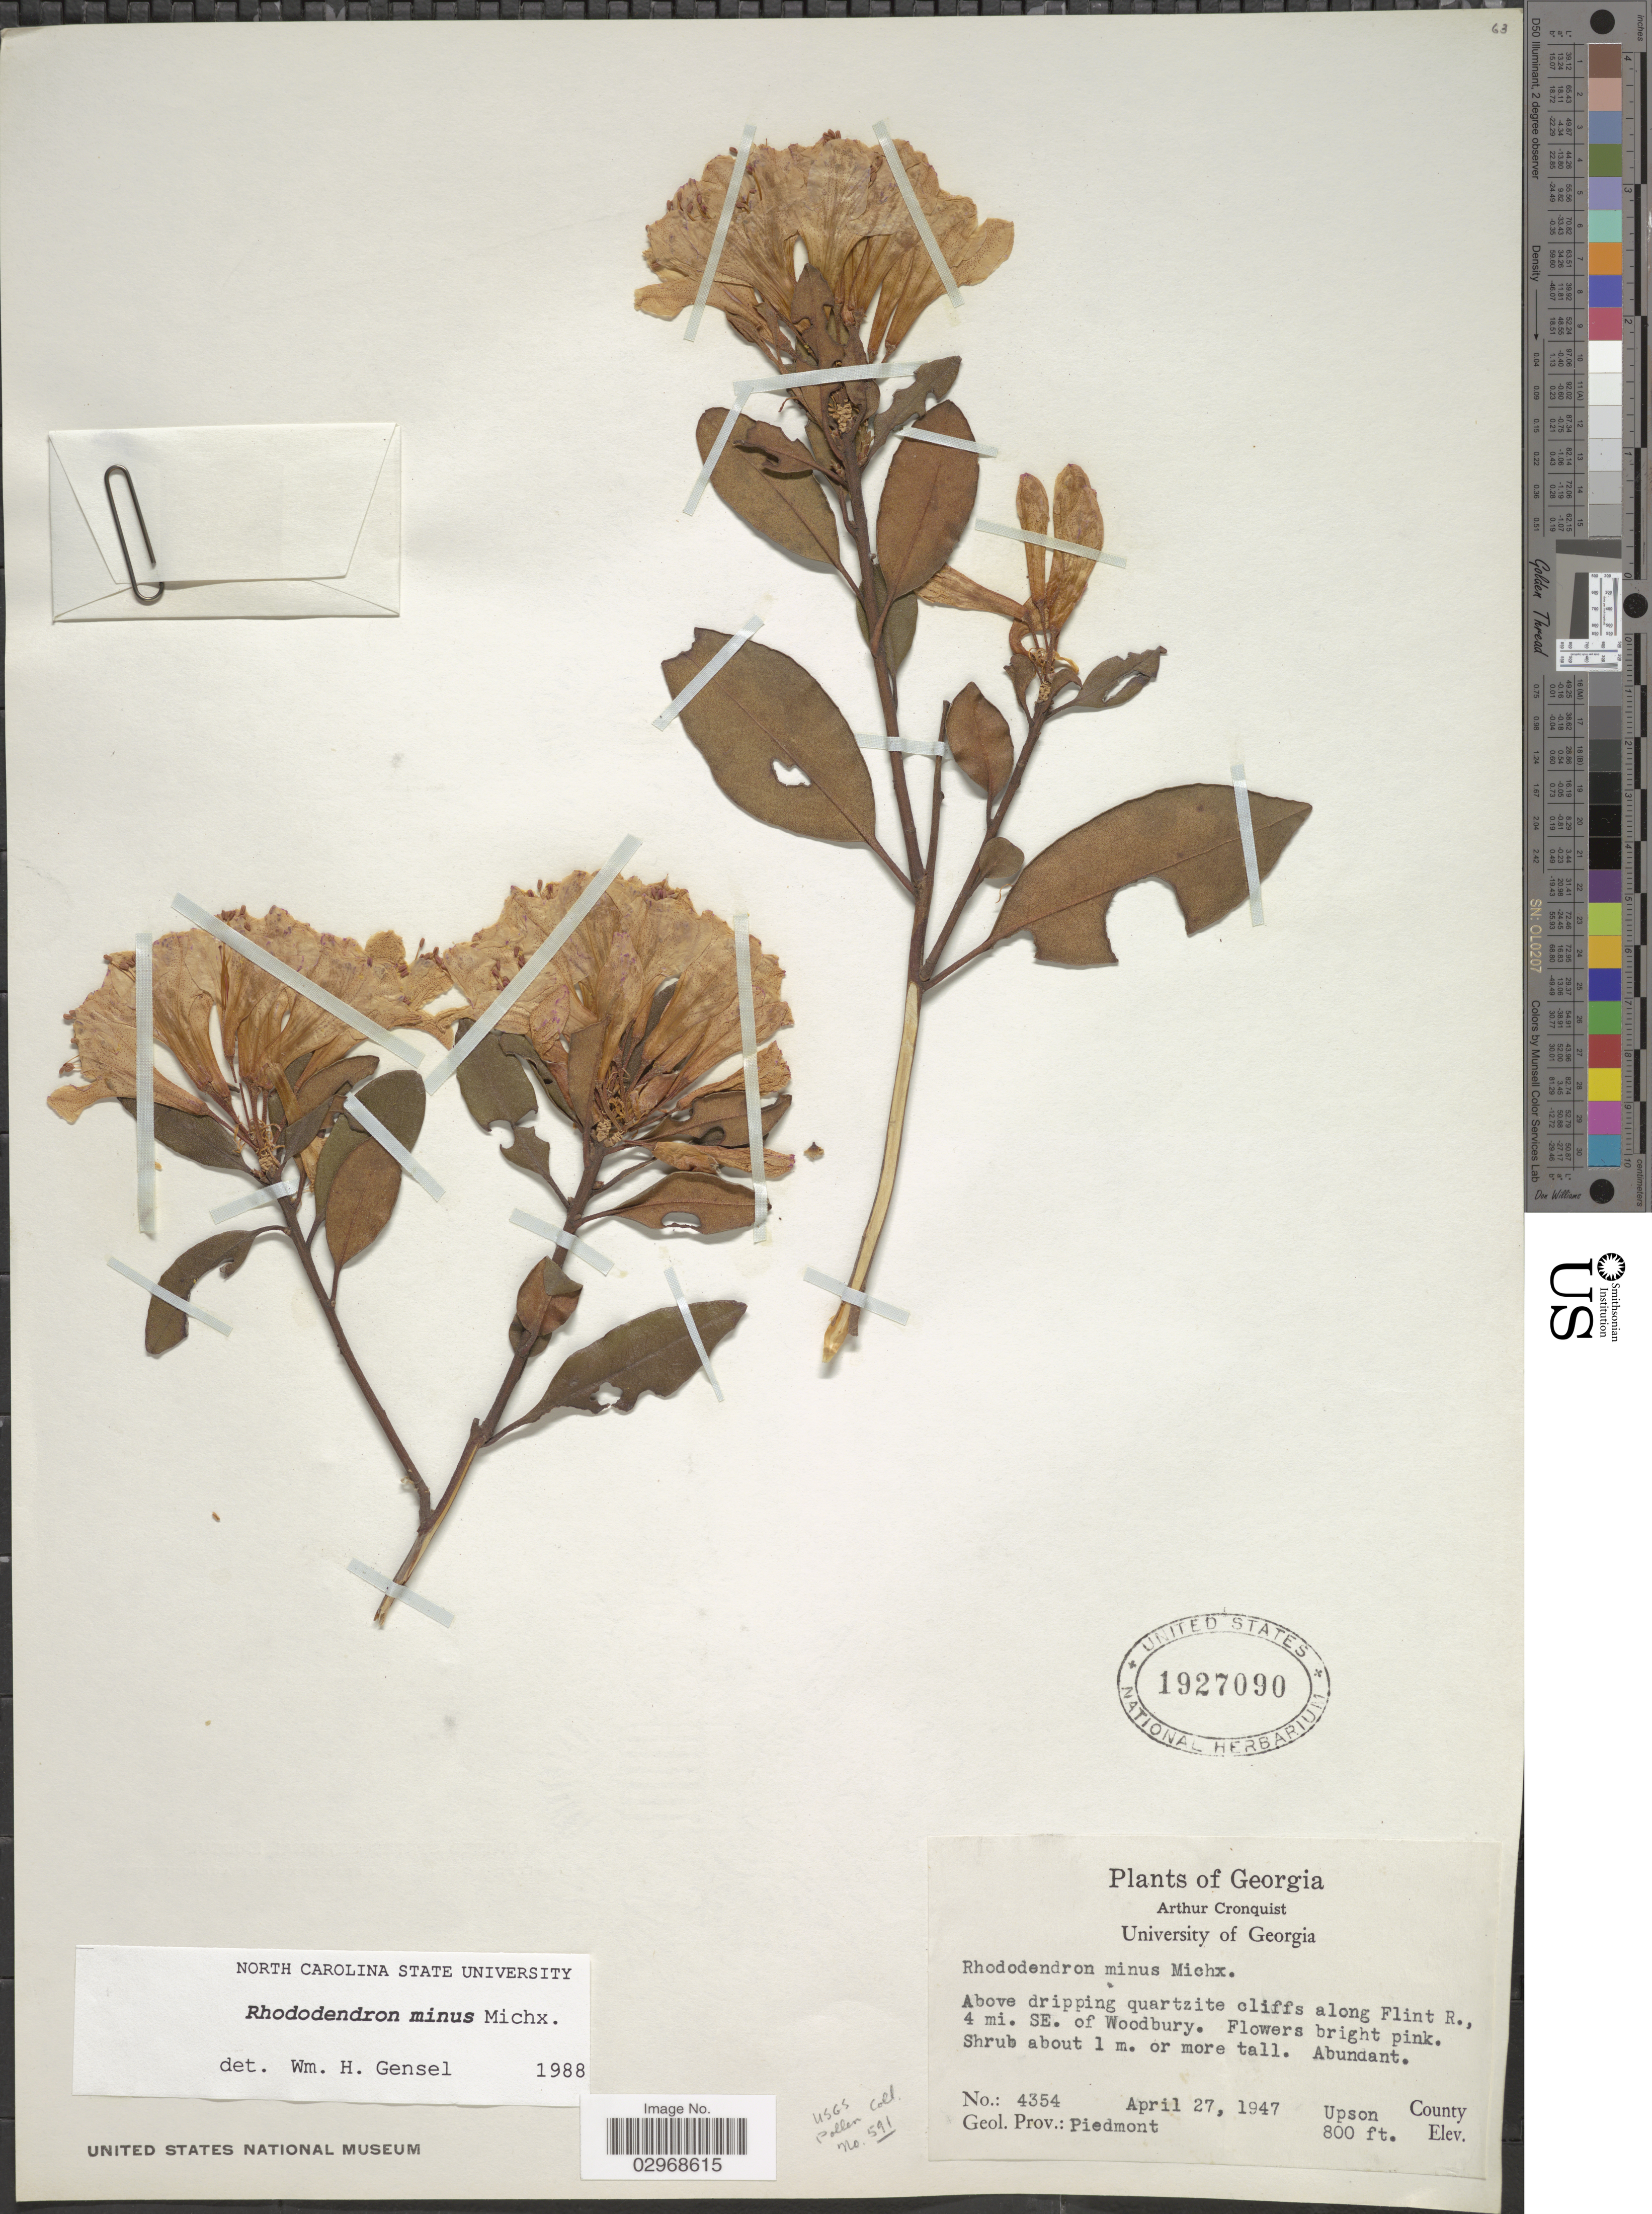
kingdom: Plantae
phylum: Tracheophyta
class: Magnoliopsida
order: Ericales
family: Ericaceae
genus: Rhododendron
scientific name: Rhododendron minus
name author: Michx.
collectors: A. J. Cronquist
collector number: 4354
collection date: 1947-04-27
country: United States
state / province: Georgia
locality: Above dripping quartzite cliffs along Flint R., 4 mi. SE. of Woodbury. Geol. Prov.: Piedmont, Upson County.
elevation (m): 244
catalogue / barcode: US 1927090